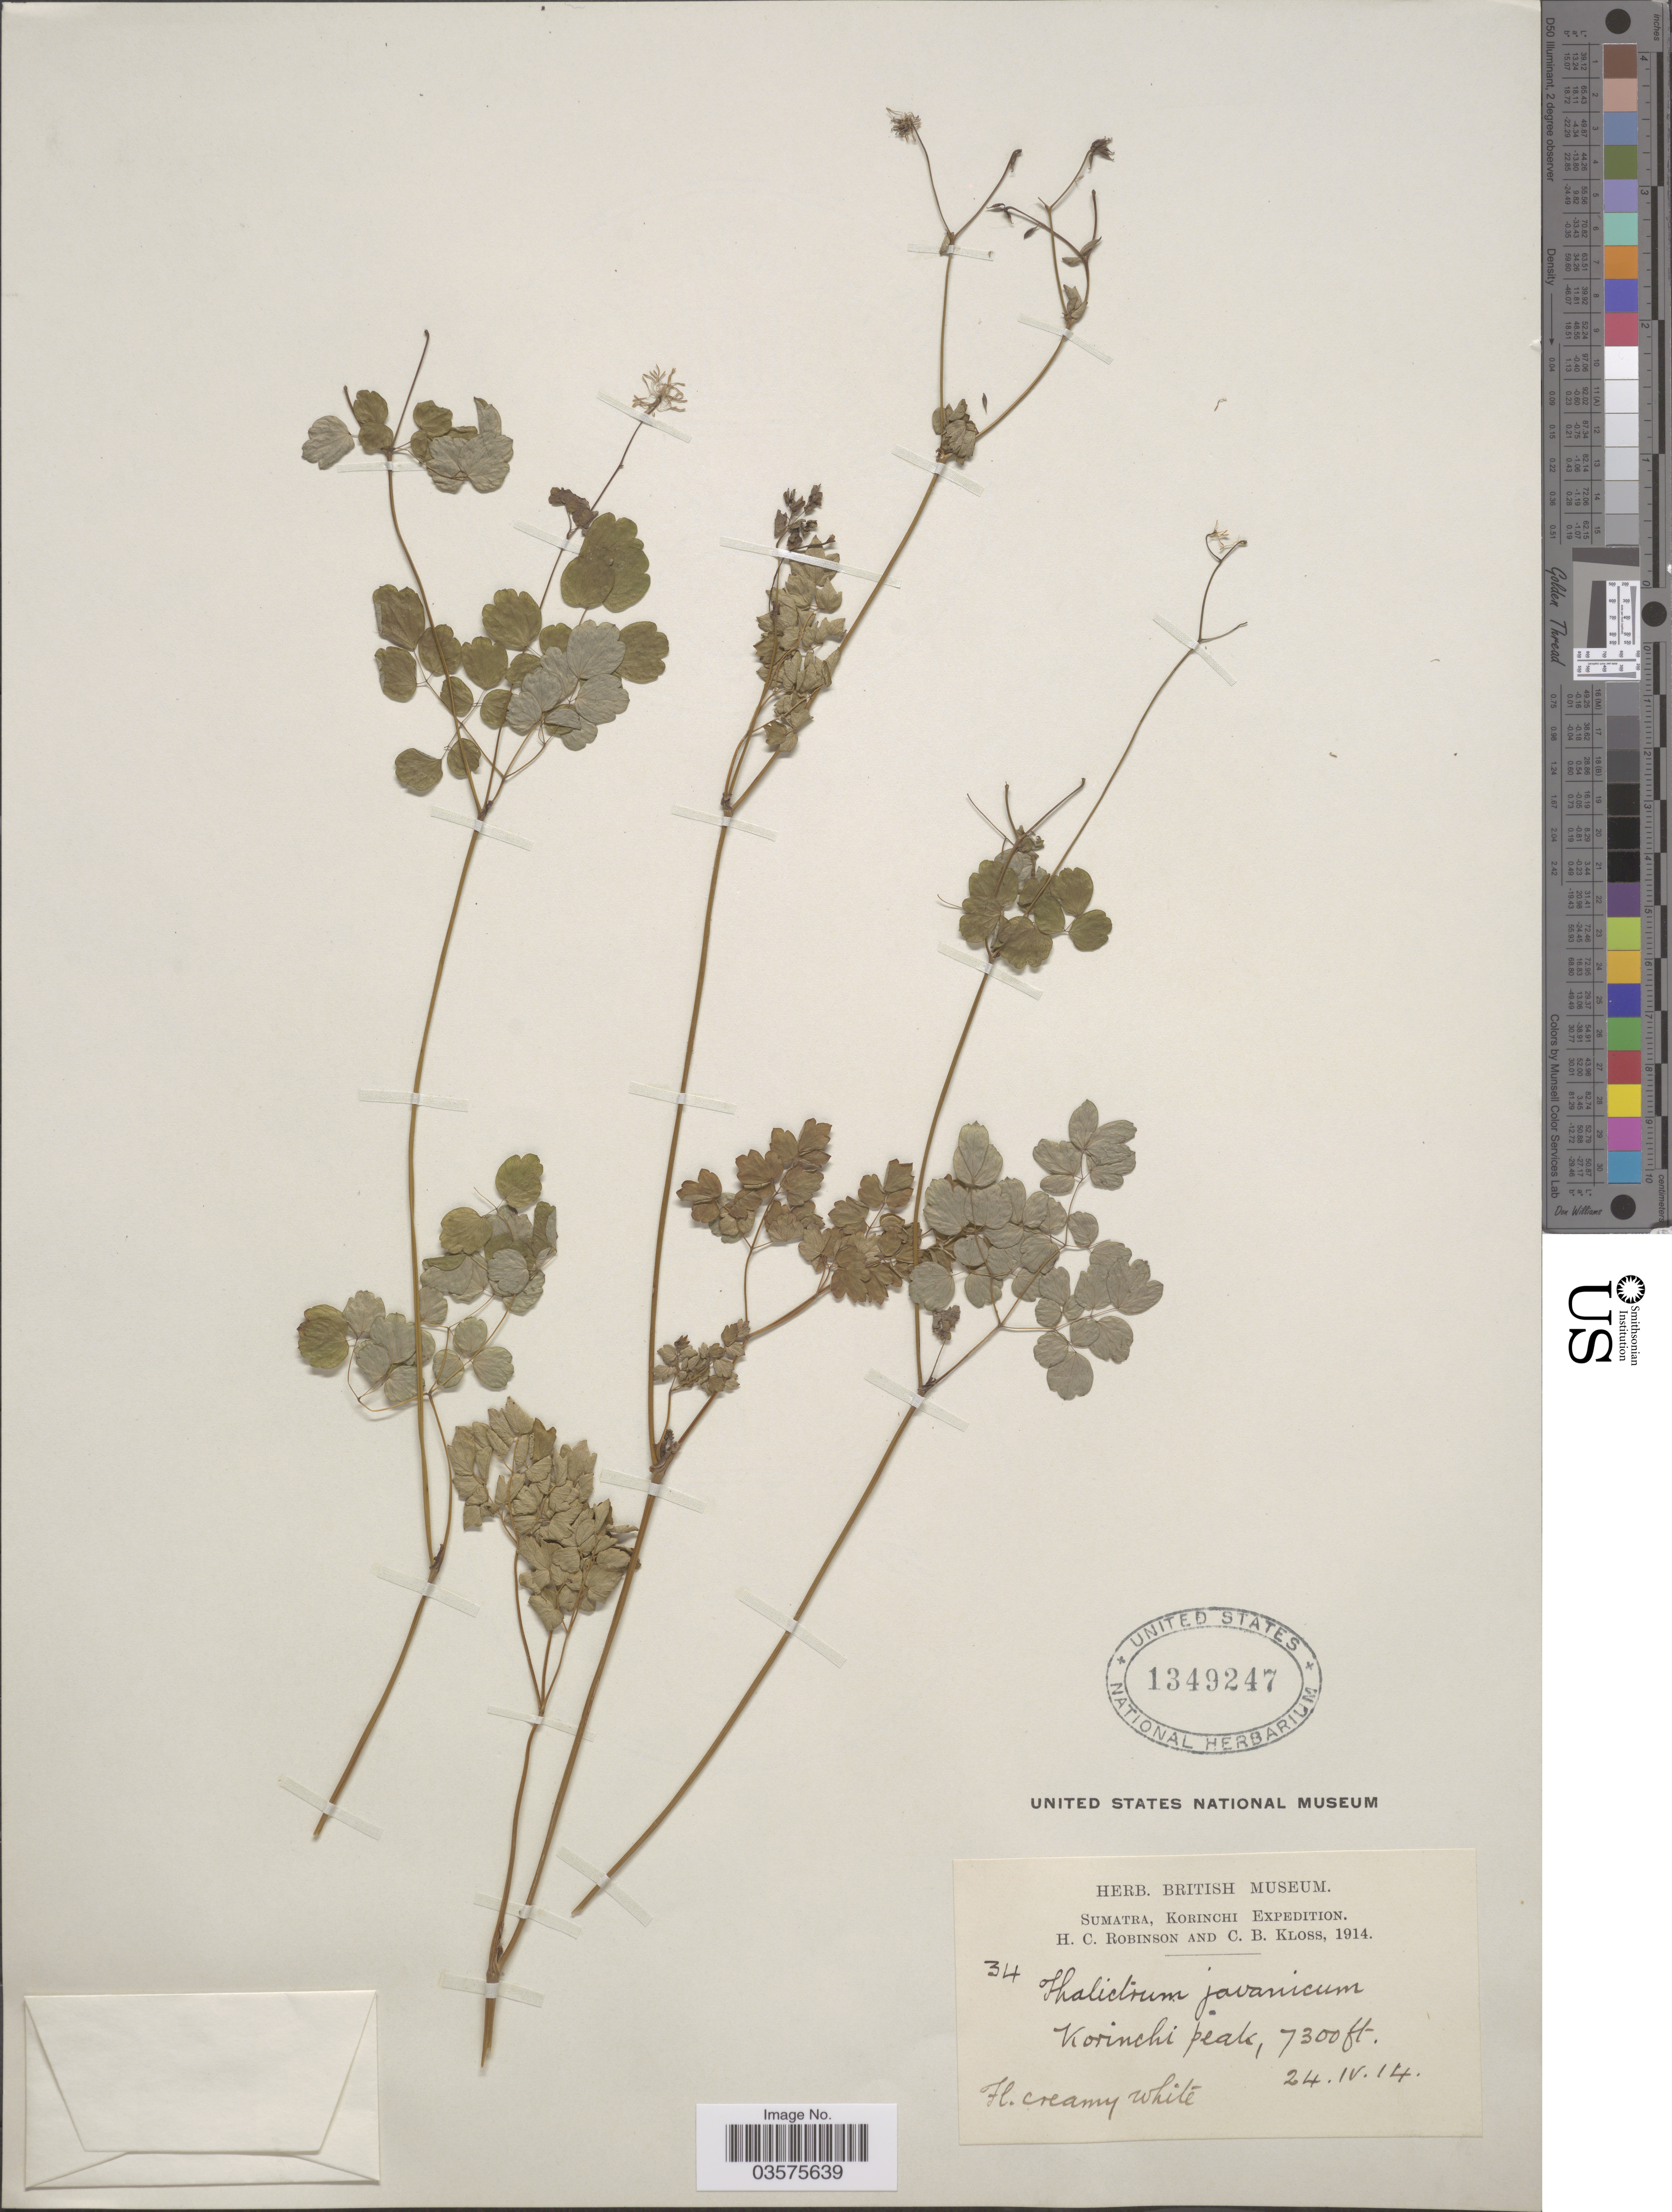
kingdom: Plantae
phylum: Tracheophyta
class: Magnoliopsida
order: Ranunculales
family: Ranunculaceae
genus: Thalictrum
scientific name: Thalictrum javanicum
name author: Blume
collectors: H. C. Robinson & C. Kloss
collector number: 34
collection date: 1914-04-24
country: Indonesia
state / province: Sumatra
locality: Korinchi. Korinchi peak.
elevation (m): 2225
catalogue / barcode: US 1349247